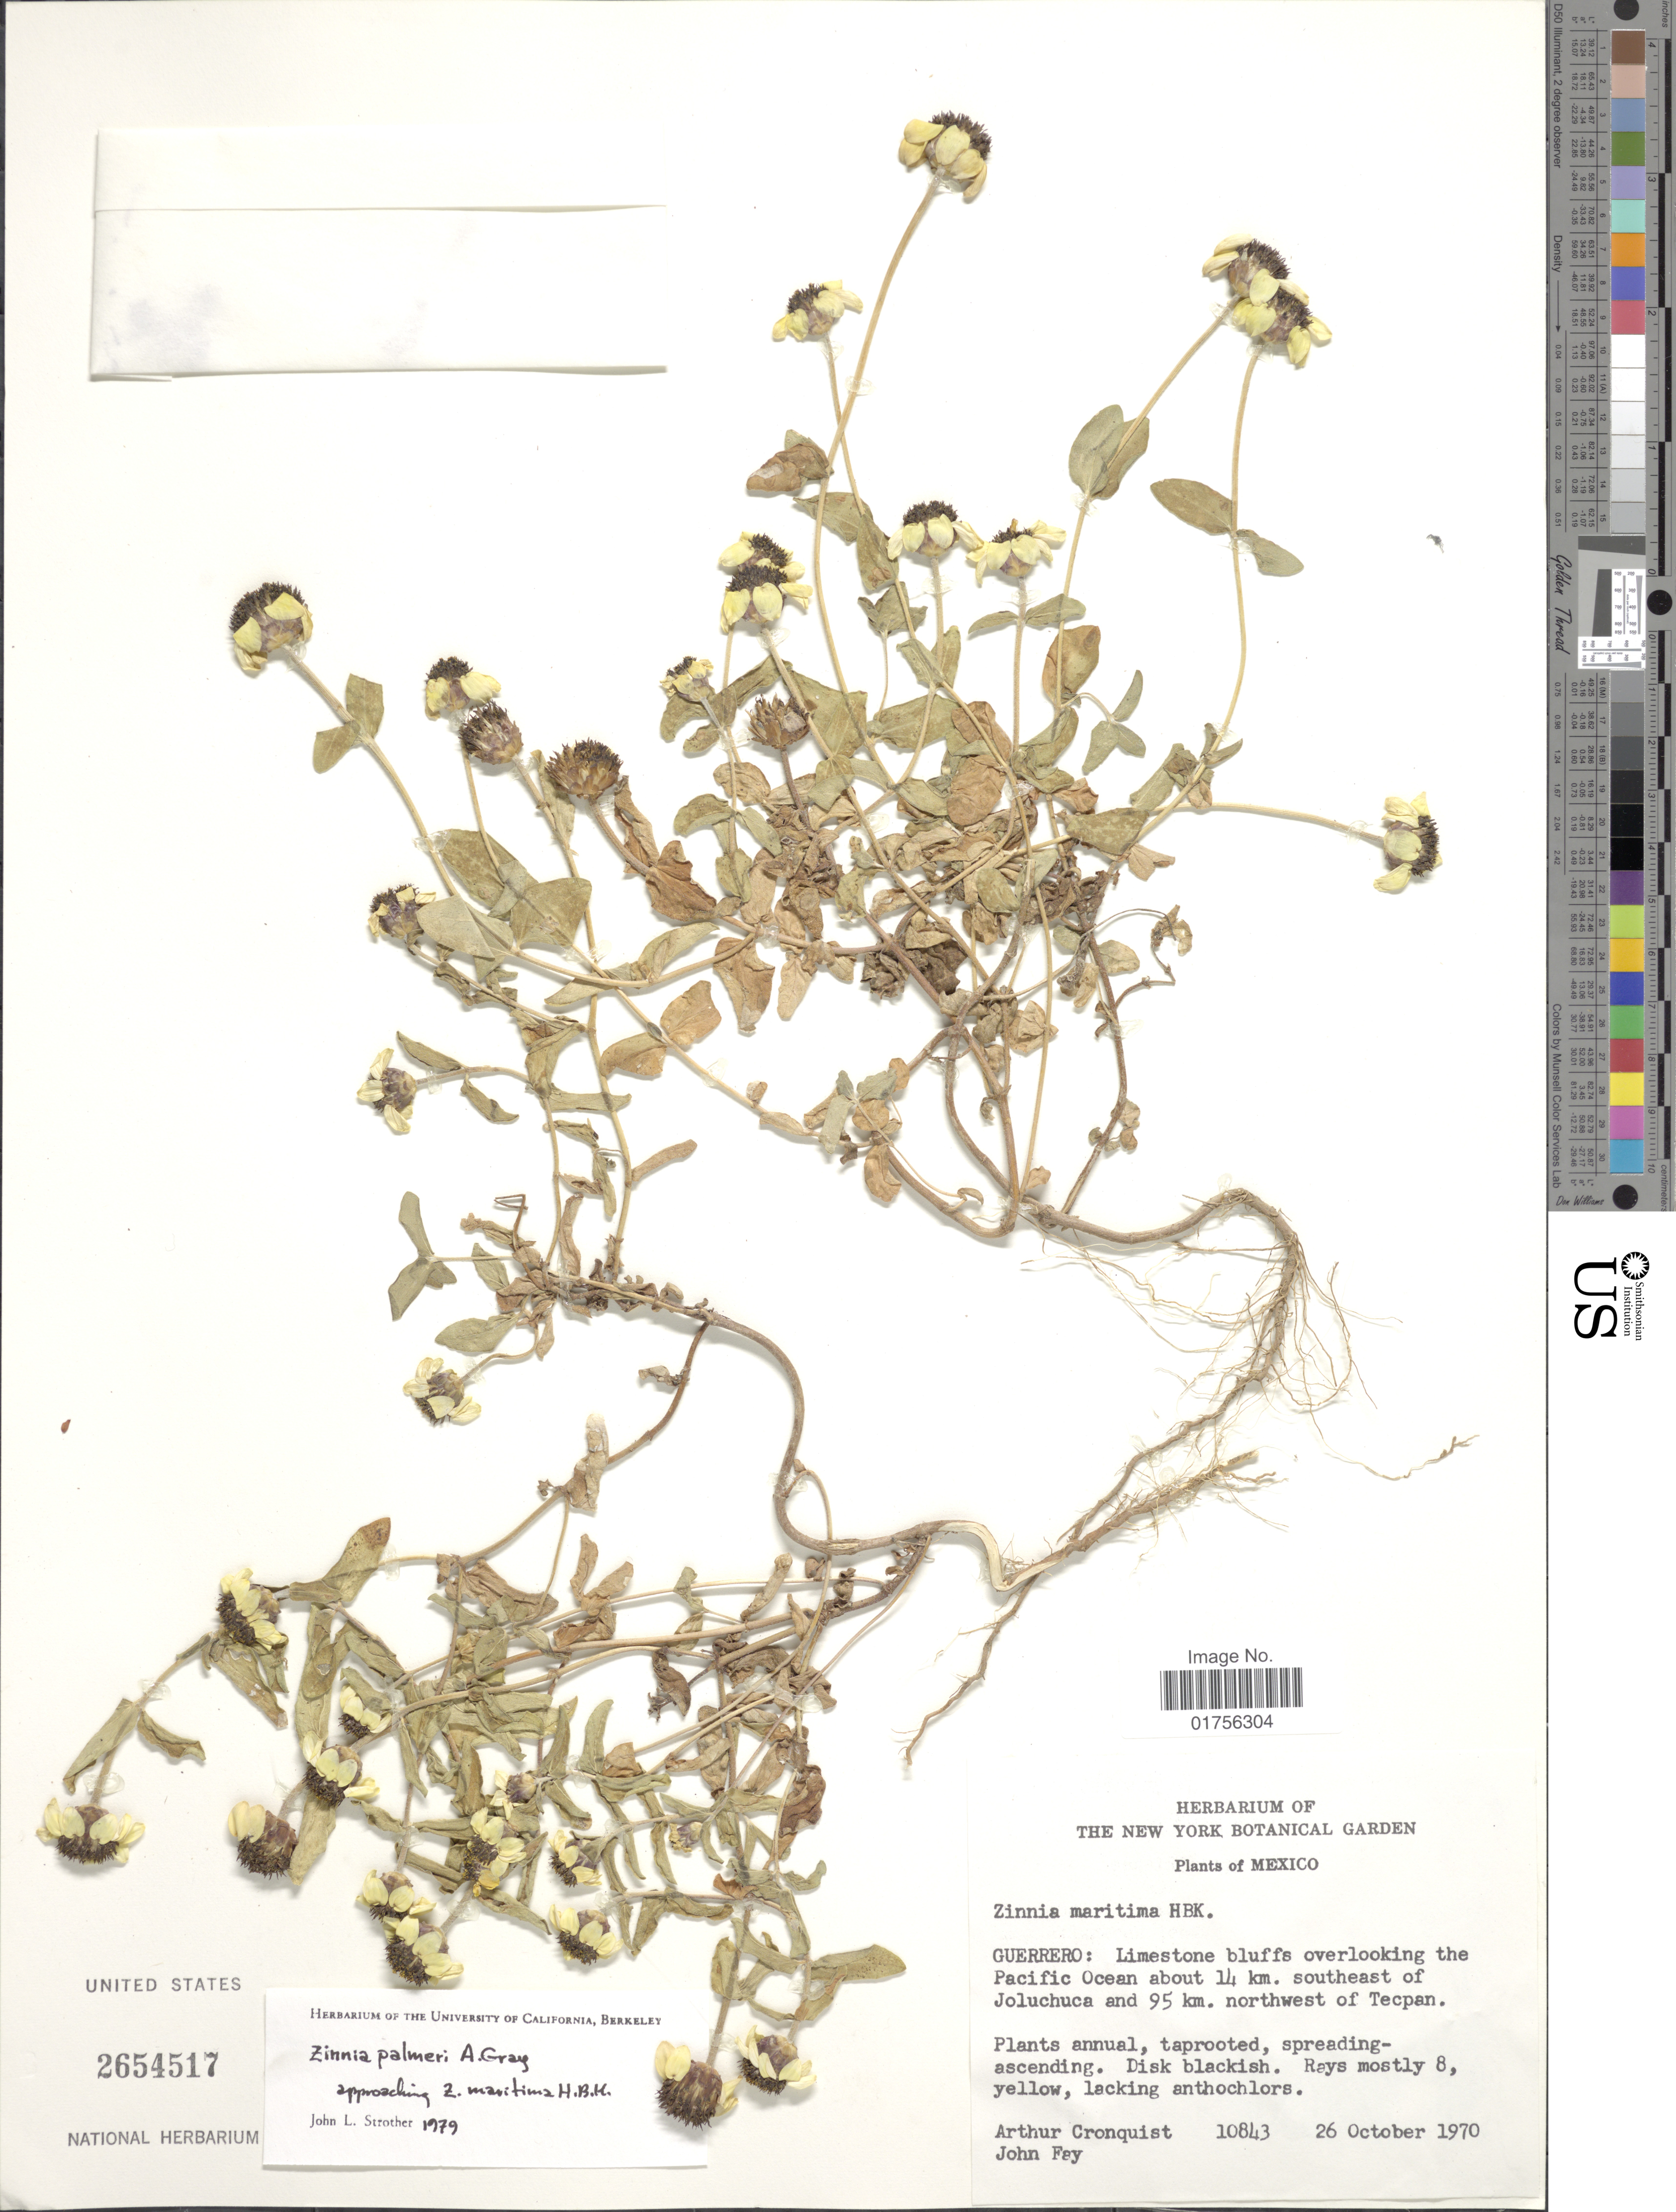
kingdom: Plantae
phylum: Tracheophyta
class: Magnoliopsida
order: Asterales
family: Asteraceae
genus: Zinnia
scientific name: Zinnia palmeri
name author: A. Gray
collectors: A. J. Cronquist & J. Fay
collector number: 10843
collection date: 1970-10-26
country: Mexico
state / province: Guerrero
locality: Guerrer: Limestone bluffs overlooking the Pacific Ocean about 14 km. southeast of Joluchuca and 95 km. northwest of Tecpan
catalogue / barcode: US 2654517